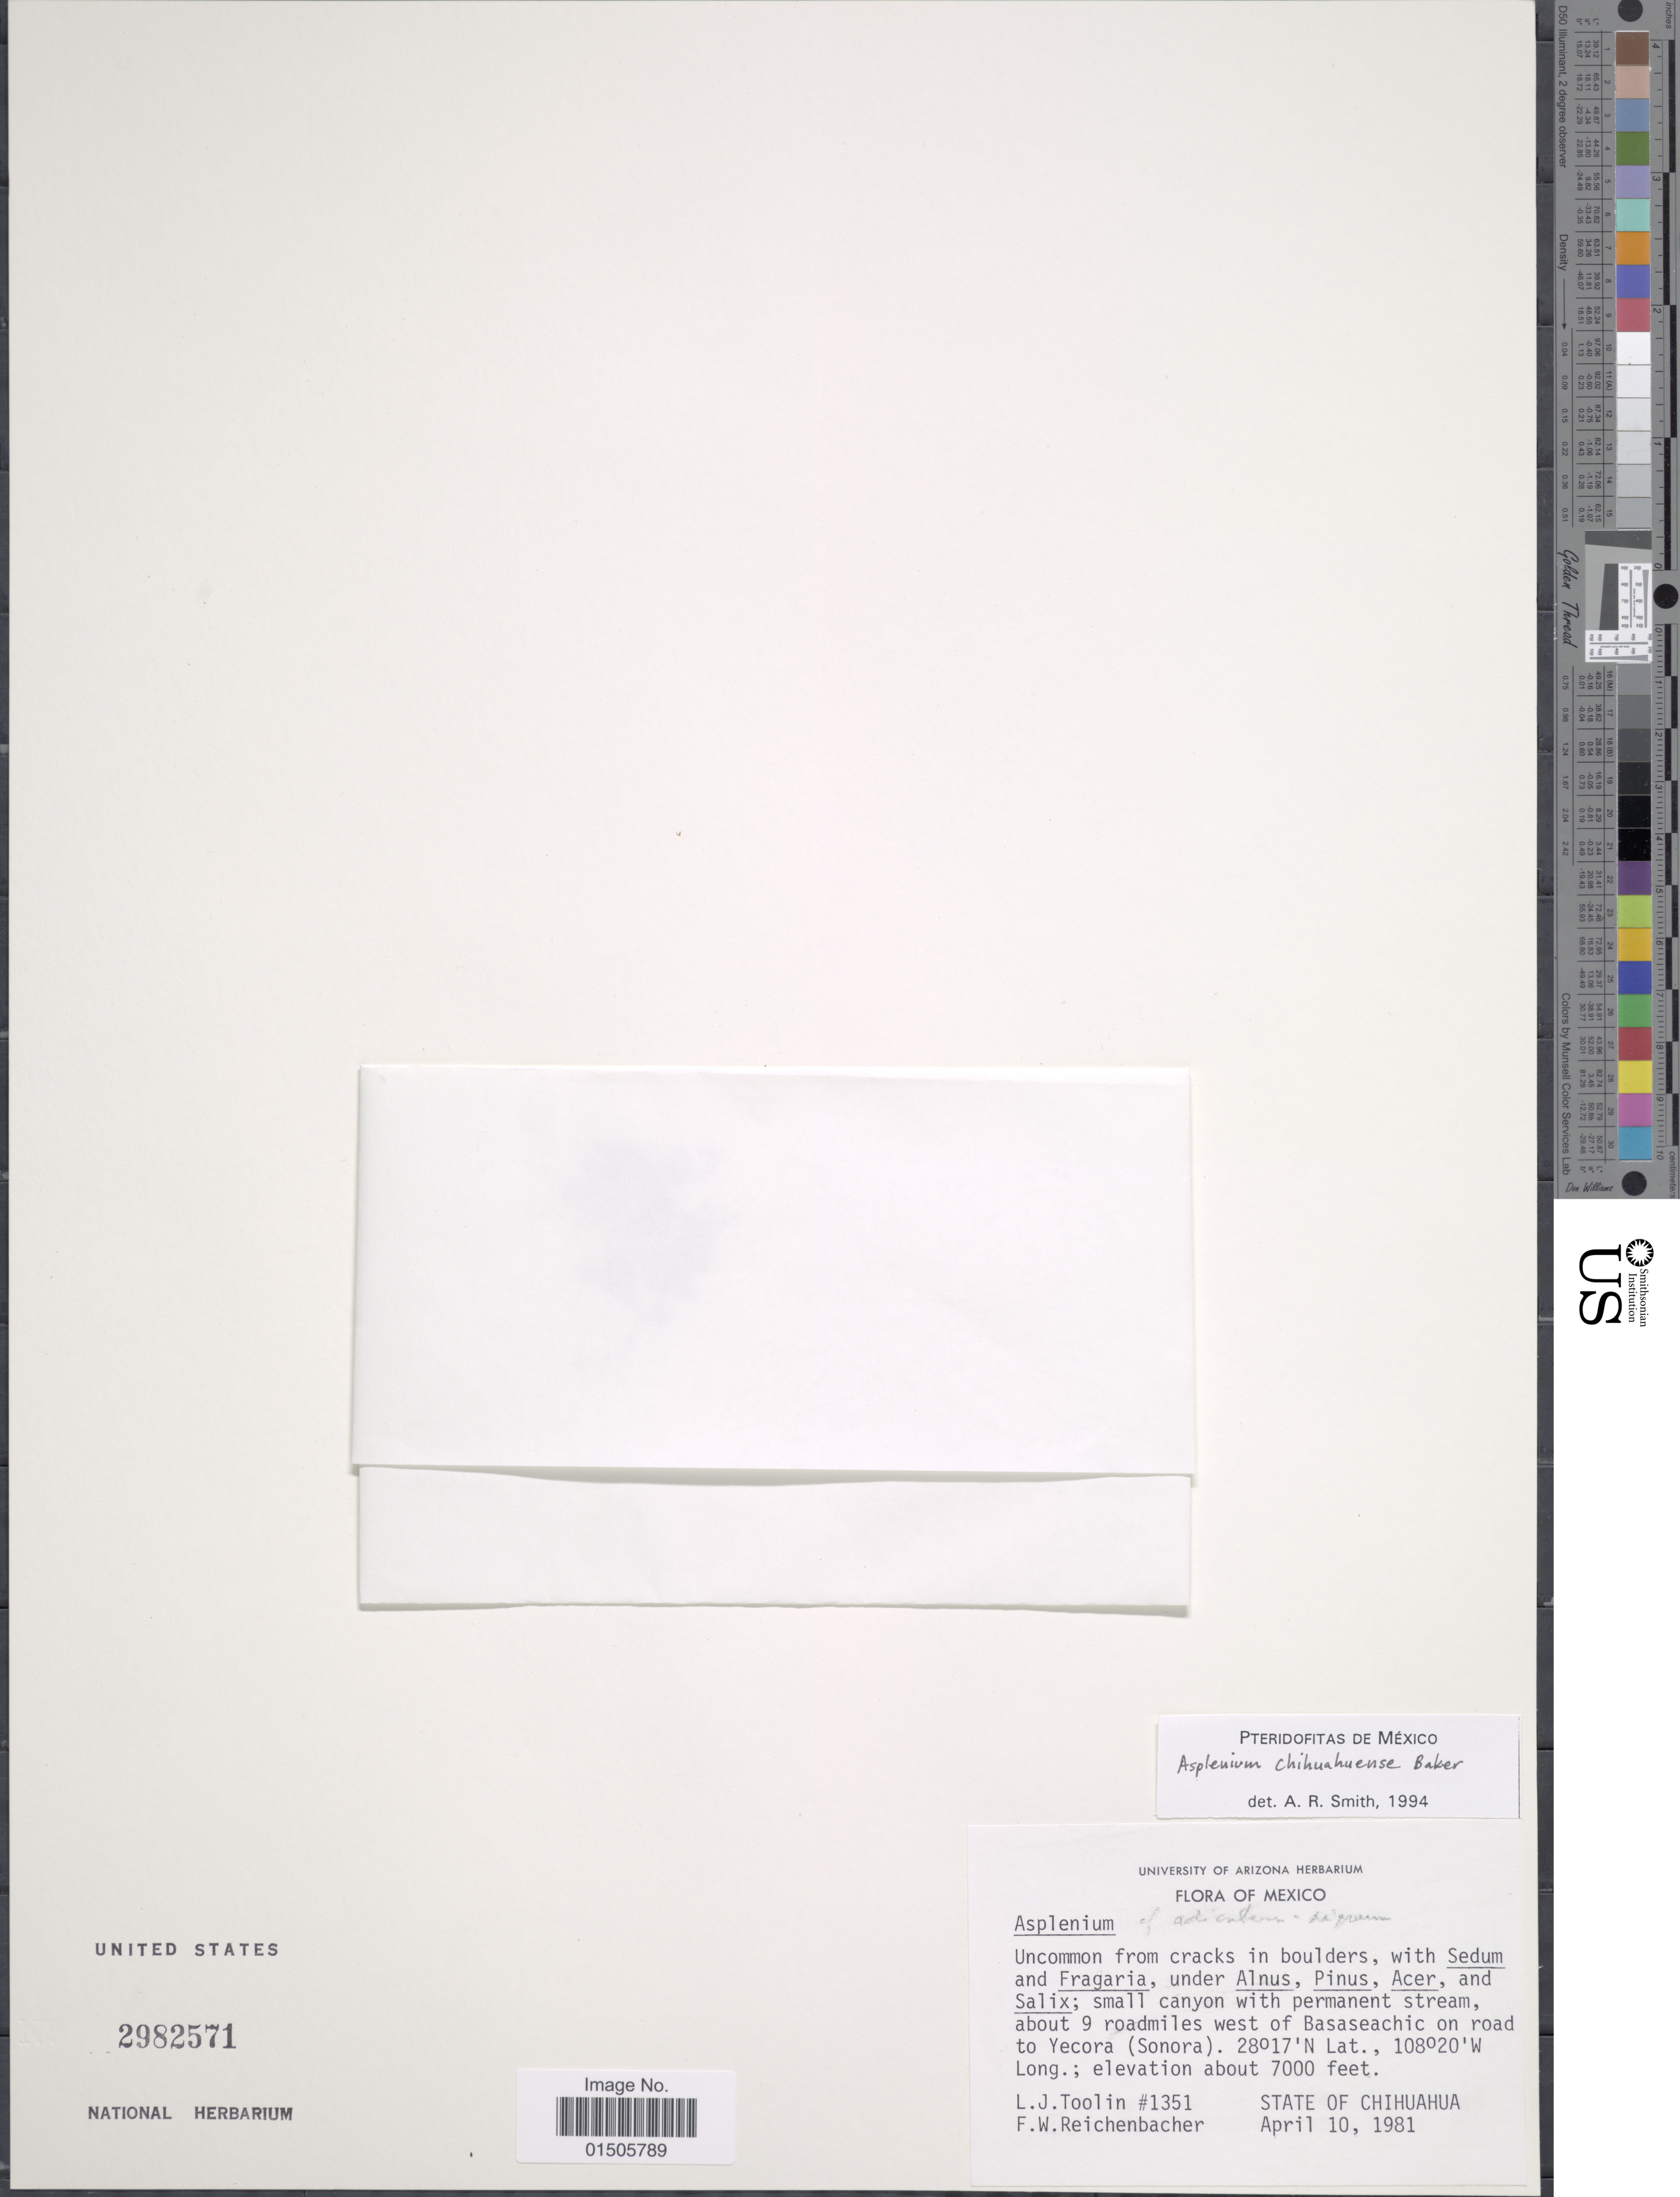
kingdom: Plantae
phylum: Tracheophyta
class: Polypodiopsida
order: Polypodiales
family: Aspleniaceae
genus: Asplenium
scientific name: Asplenium chihuahuense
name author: Baker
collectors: L. J. Toolin & Reichenbacher, F. W.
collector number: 1351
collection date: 1981-04-10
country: Mexico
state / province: Chihuahua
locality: Uncommon from cracks in boulders, with Sedum and Fragaria, under Alnus, Pinus, Acer, and Salix; small canyon with permanent stream, about 9 roadmiles west of Basaseachic on road to Yecora (Sonora)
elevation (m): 2134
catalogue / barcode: US 2982571